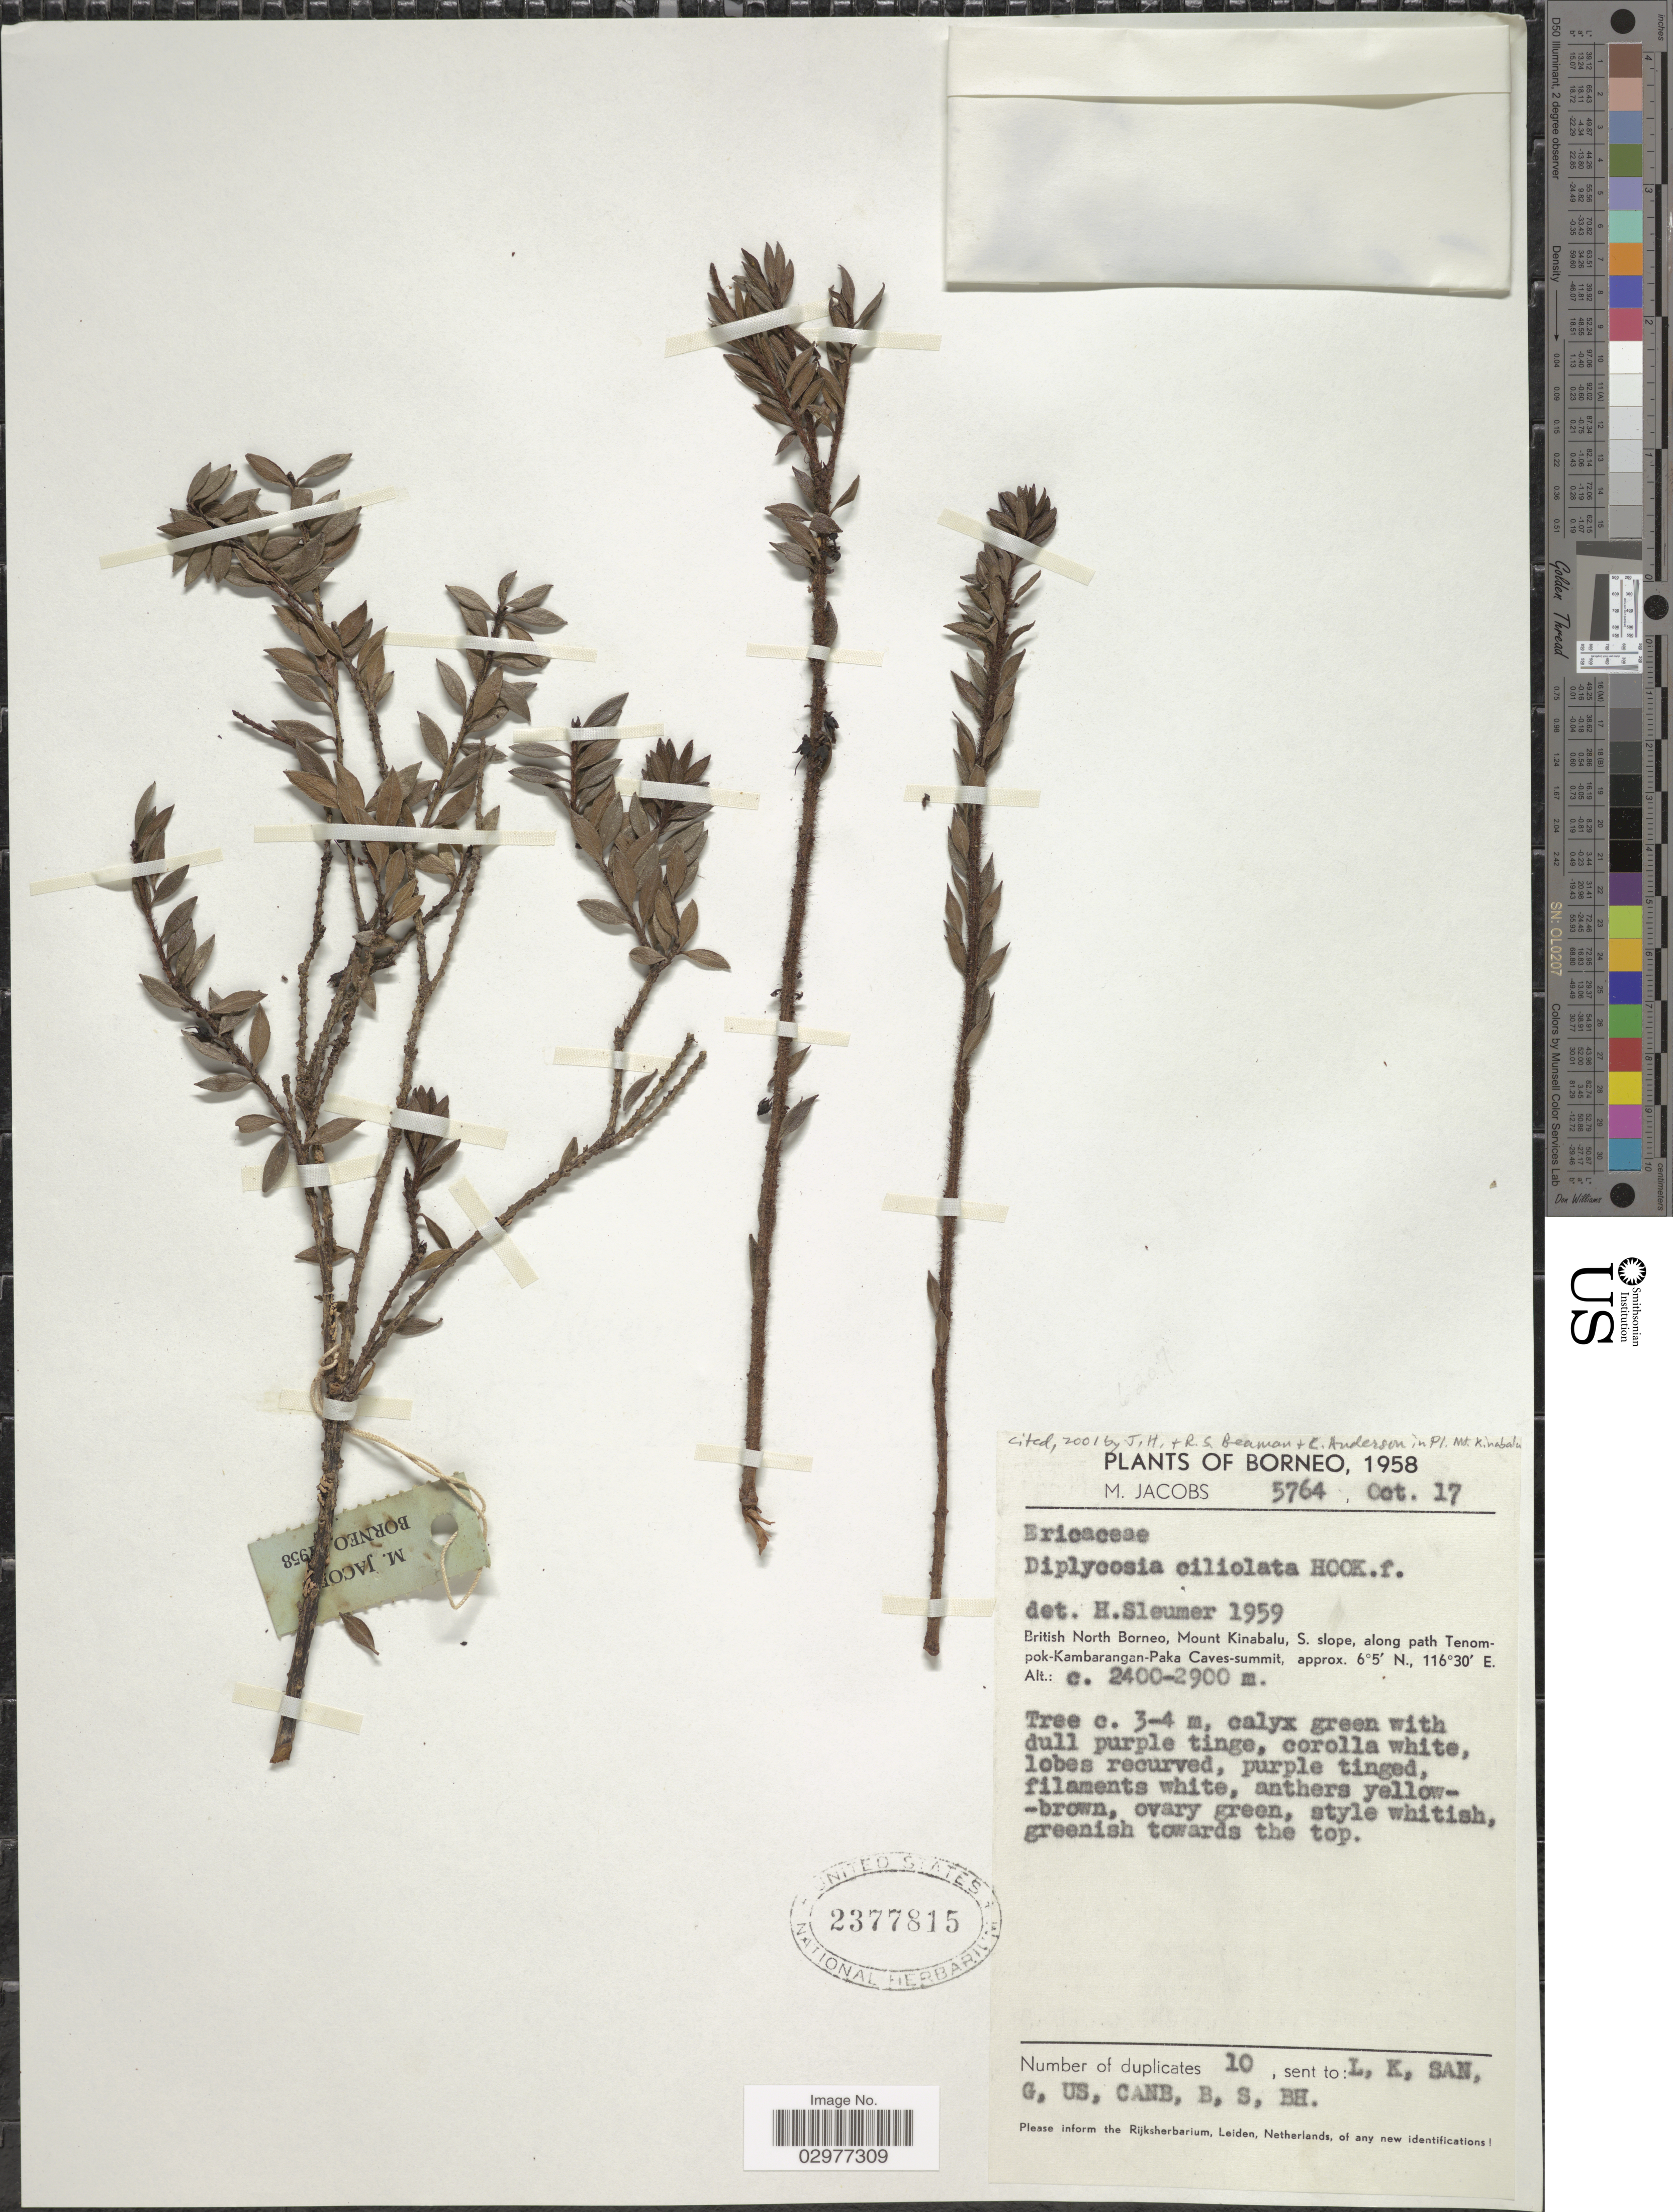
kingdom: Plantae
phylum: Tracheophyta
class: Magnoliopsida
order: Ericales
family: Ericaceae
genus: Diplycosia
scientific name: Diplycosia ciliolata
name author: Hook. f.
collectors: M. Jacobs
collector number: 5764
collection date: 1958-10-17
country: Malaysia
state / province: Sabah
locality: Borneo. British North Borneo, Mount Kinabalu, S. slope, along path Tenompok-Kambarangan-Paka Caves-summit.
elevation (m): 2400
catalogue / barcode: US 2377815